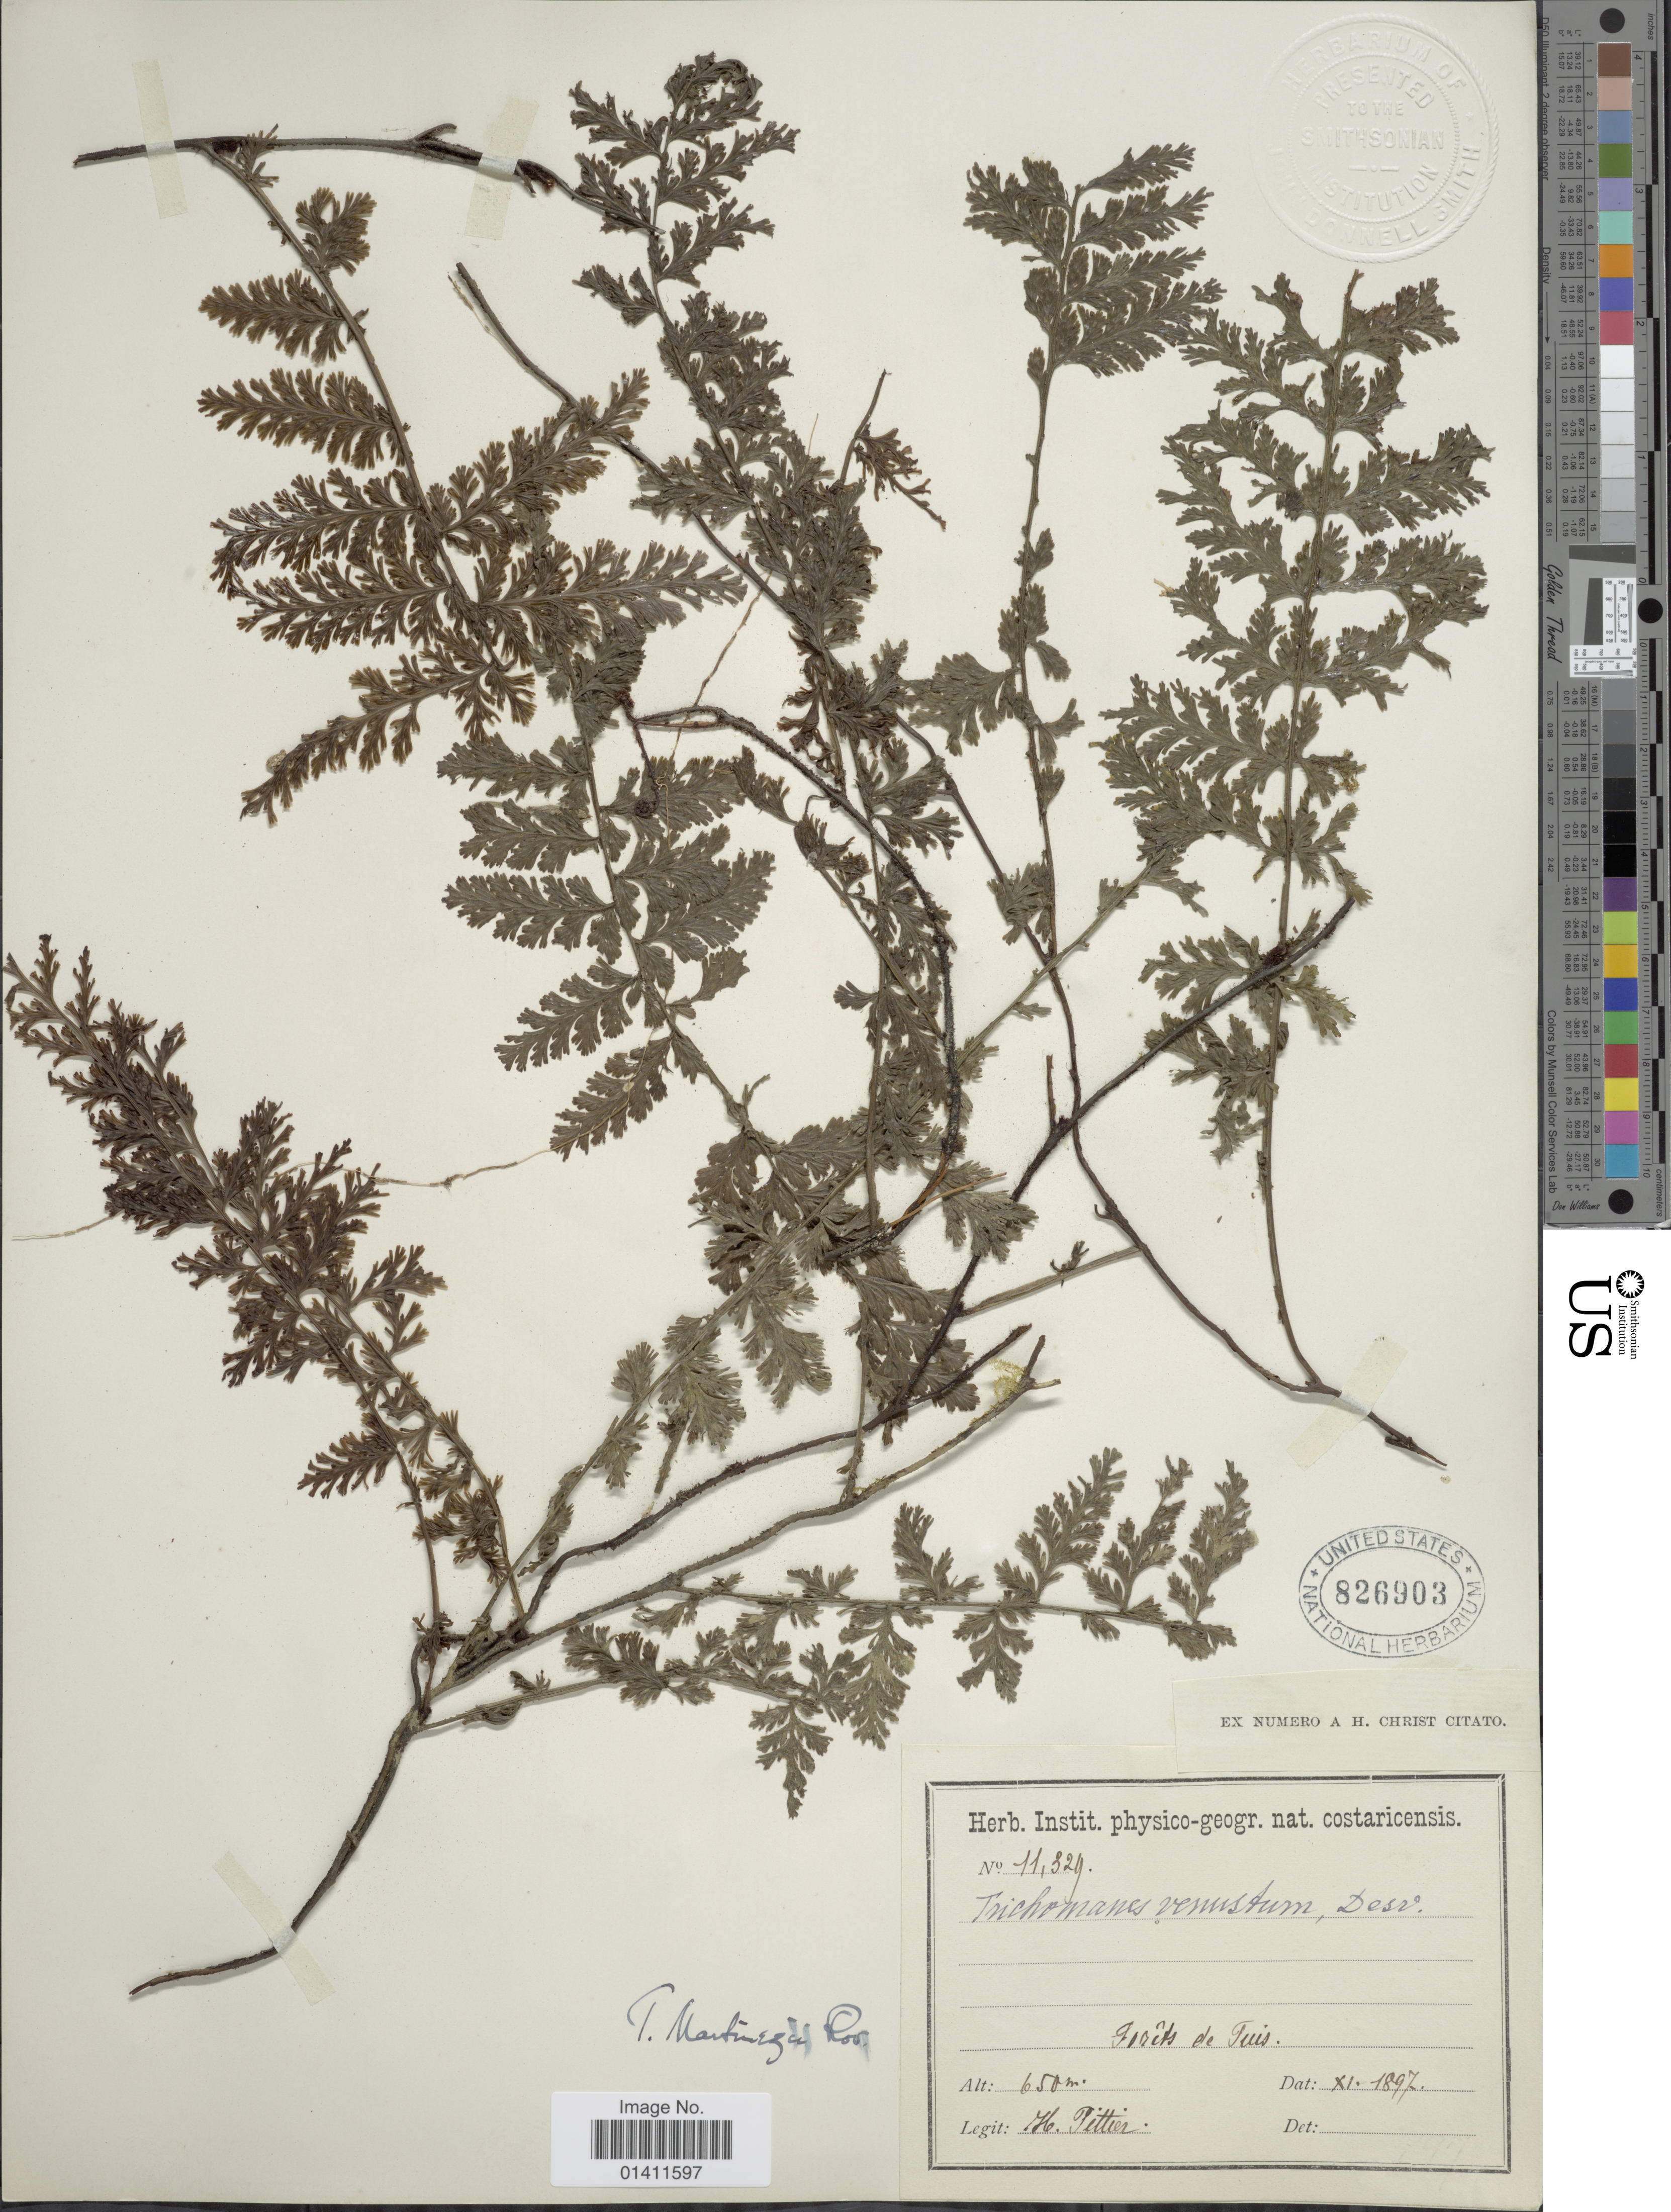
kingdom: Plantae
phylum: Tracheophyta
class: Polypodiopsida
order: Hymenophyllales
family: Hymenophyllaceae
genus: Vandenboschia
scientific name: Vandenboschia collariata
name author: (Bosch) Ebihara & K. Iwats.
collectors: H. F. Pittier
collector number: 11329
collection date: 1897-11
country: Costa Rica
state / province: Cartago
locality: Forest of Tuis.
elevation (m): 650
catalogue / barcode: US 826903